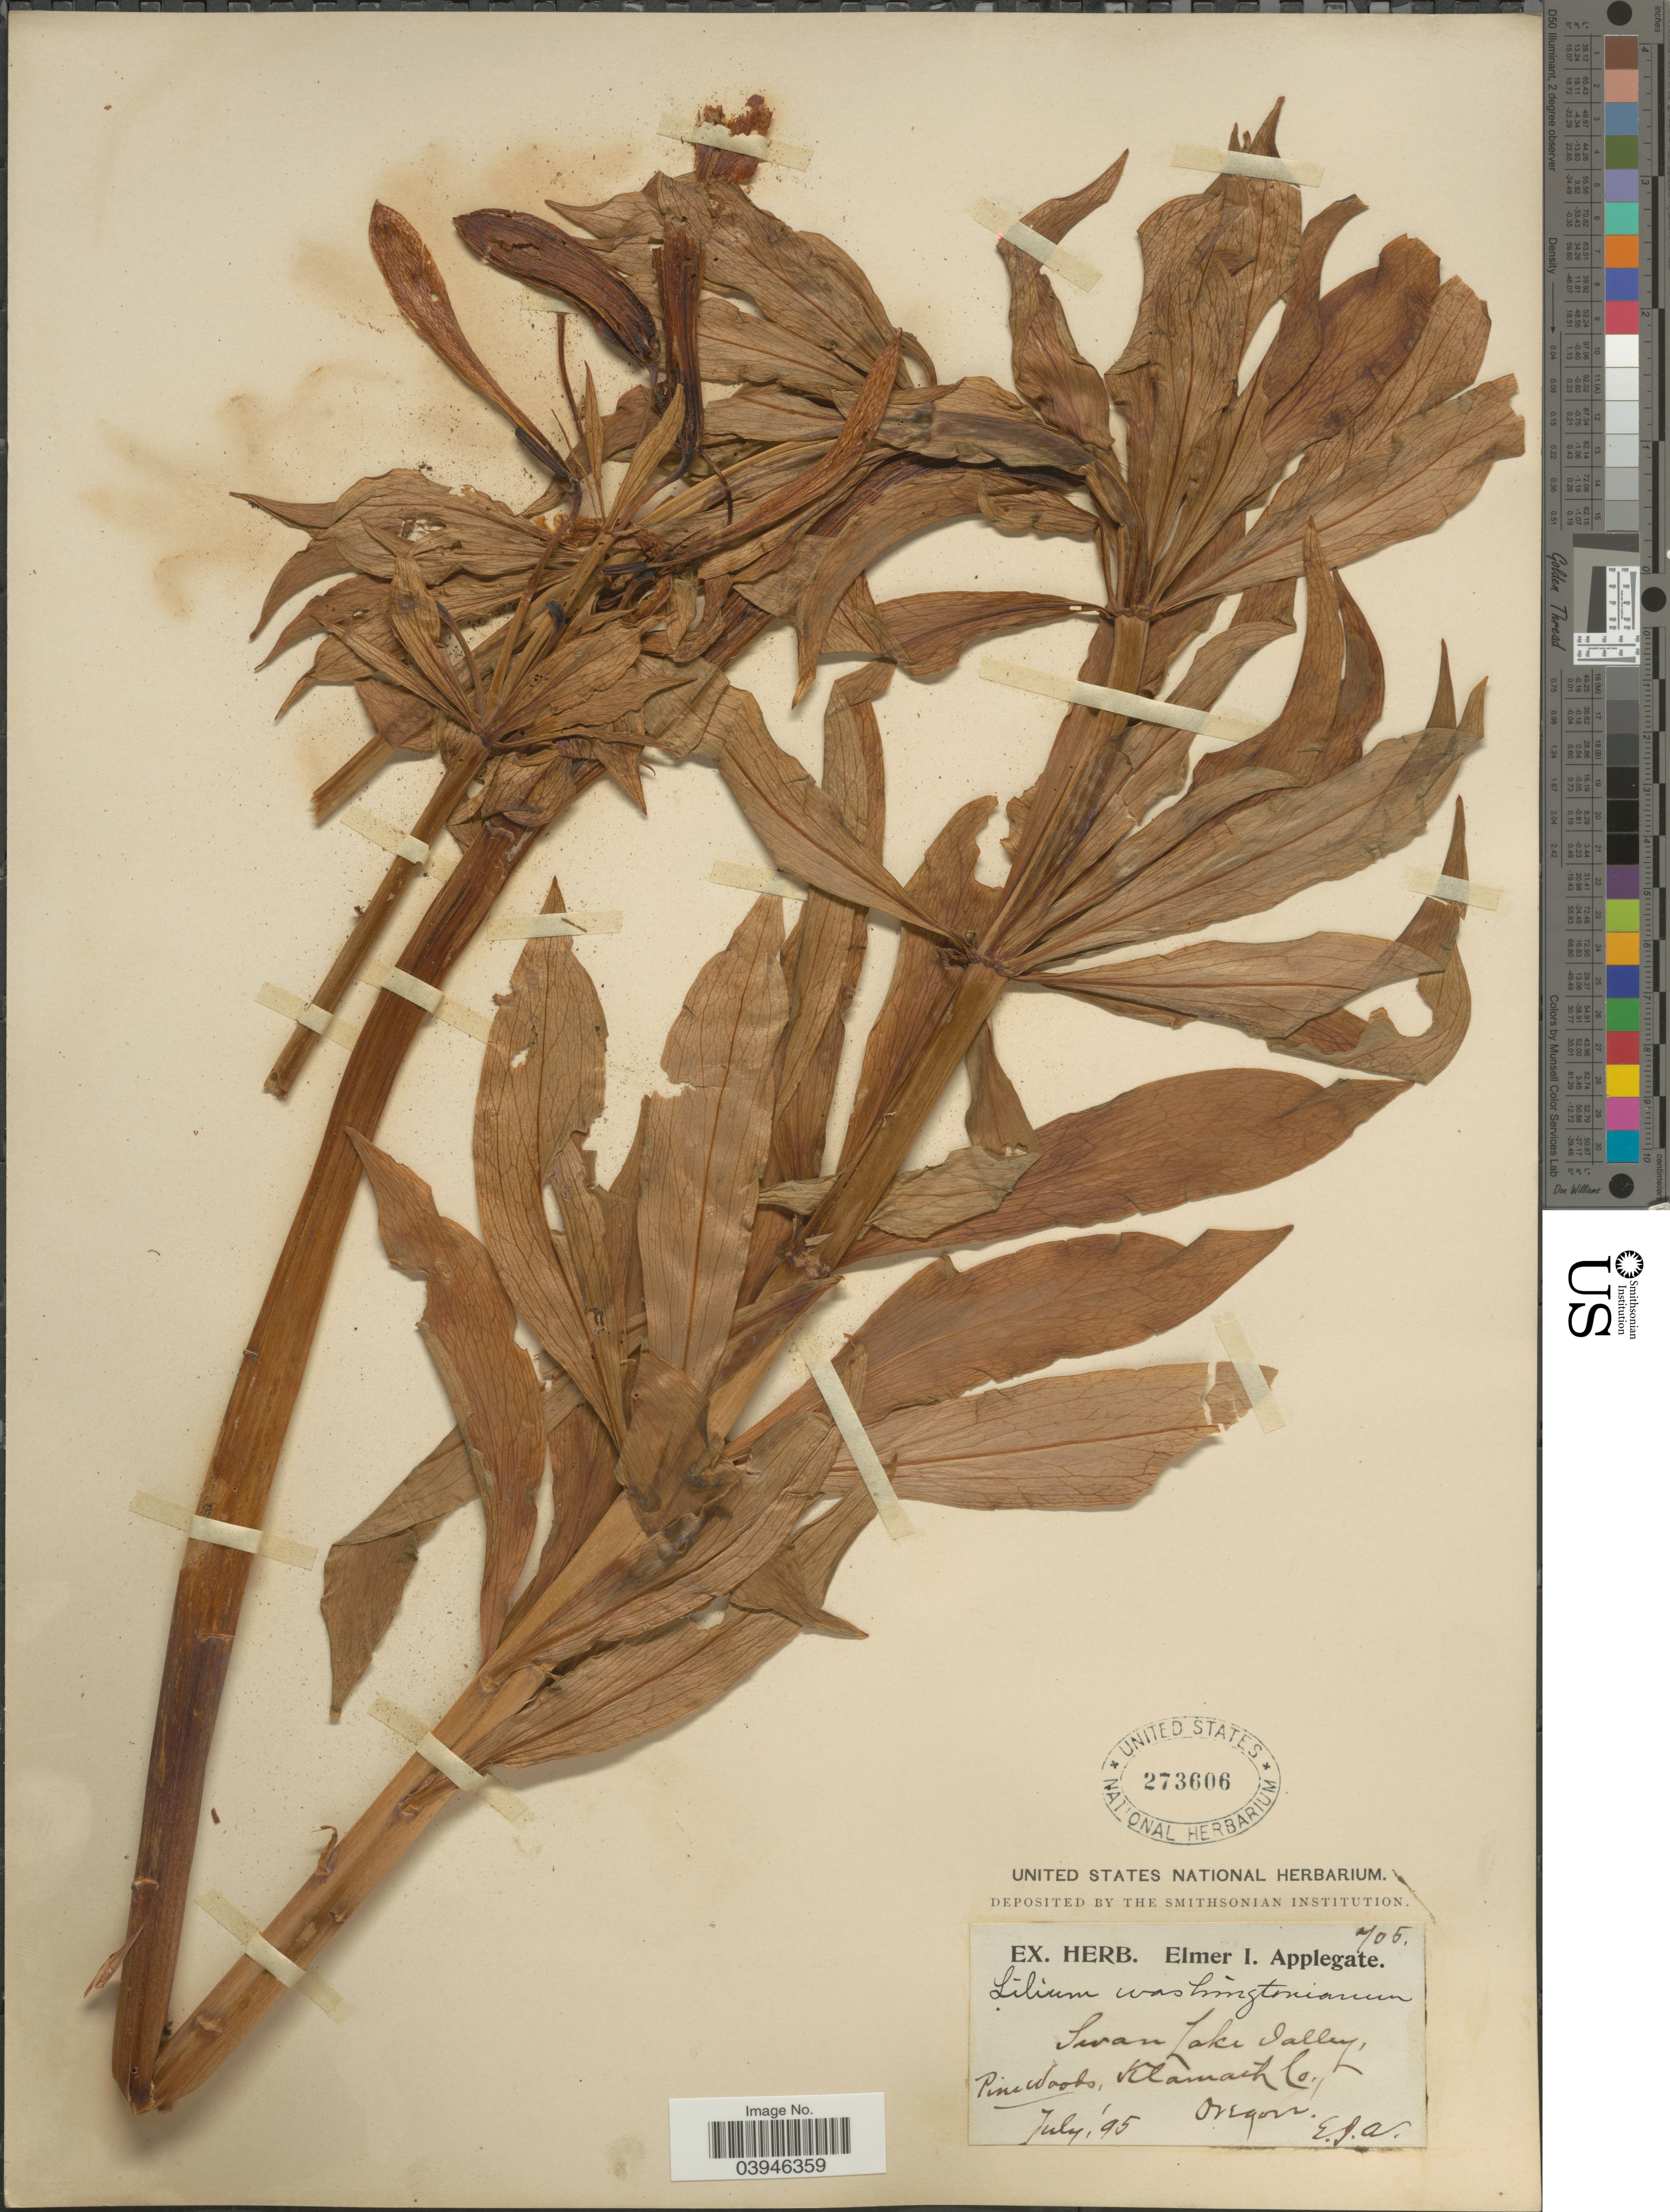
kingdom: Plantae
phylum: Tracheophyta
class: Liliopsida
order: Liliales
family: Liliaceae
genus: Lilium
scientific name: Lilium washingtonianum subsp. purpurascens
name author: (Stearn) M.W. Skinner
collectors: E. I. Applegate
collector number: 705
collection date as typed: Transcribed d/m/y: /7/95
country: United States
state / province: Oregon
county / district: Klamath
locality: Swan Lake Valley, Pine Woods, Klamath Co.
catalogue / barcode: US 273606